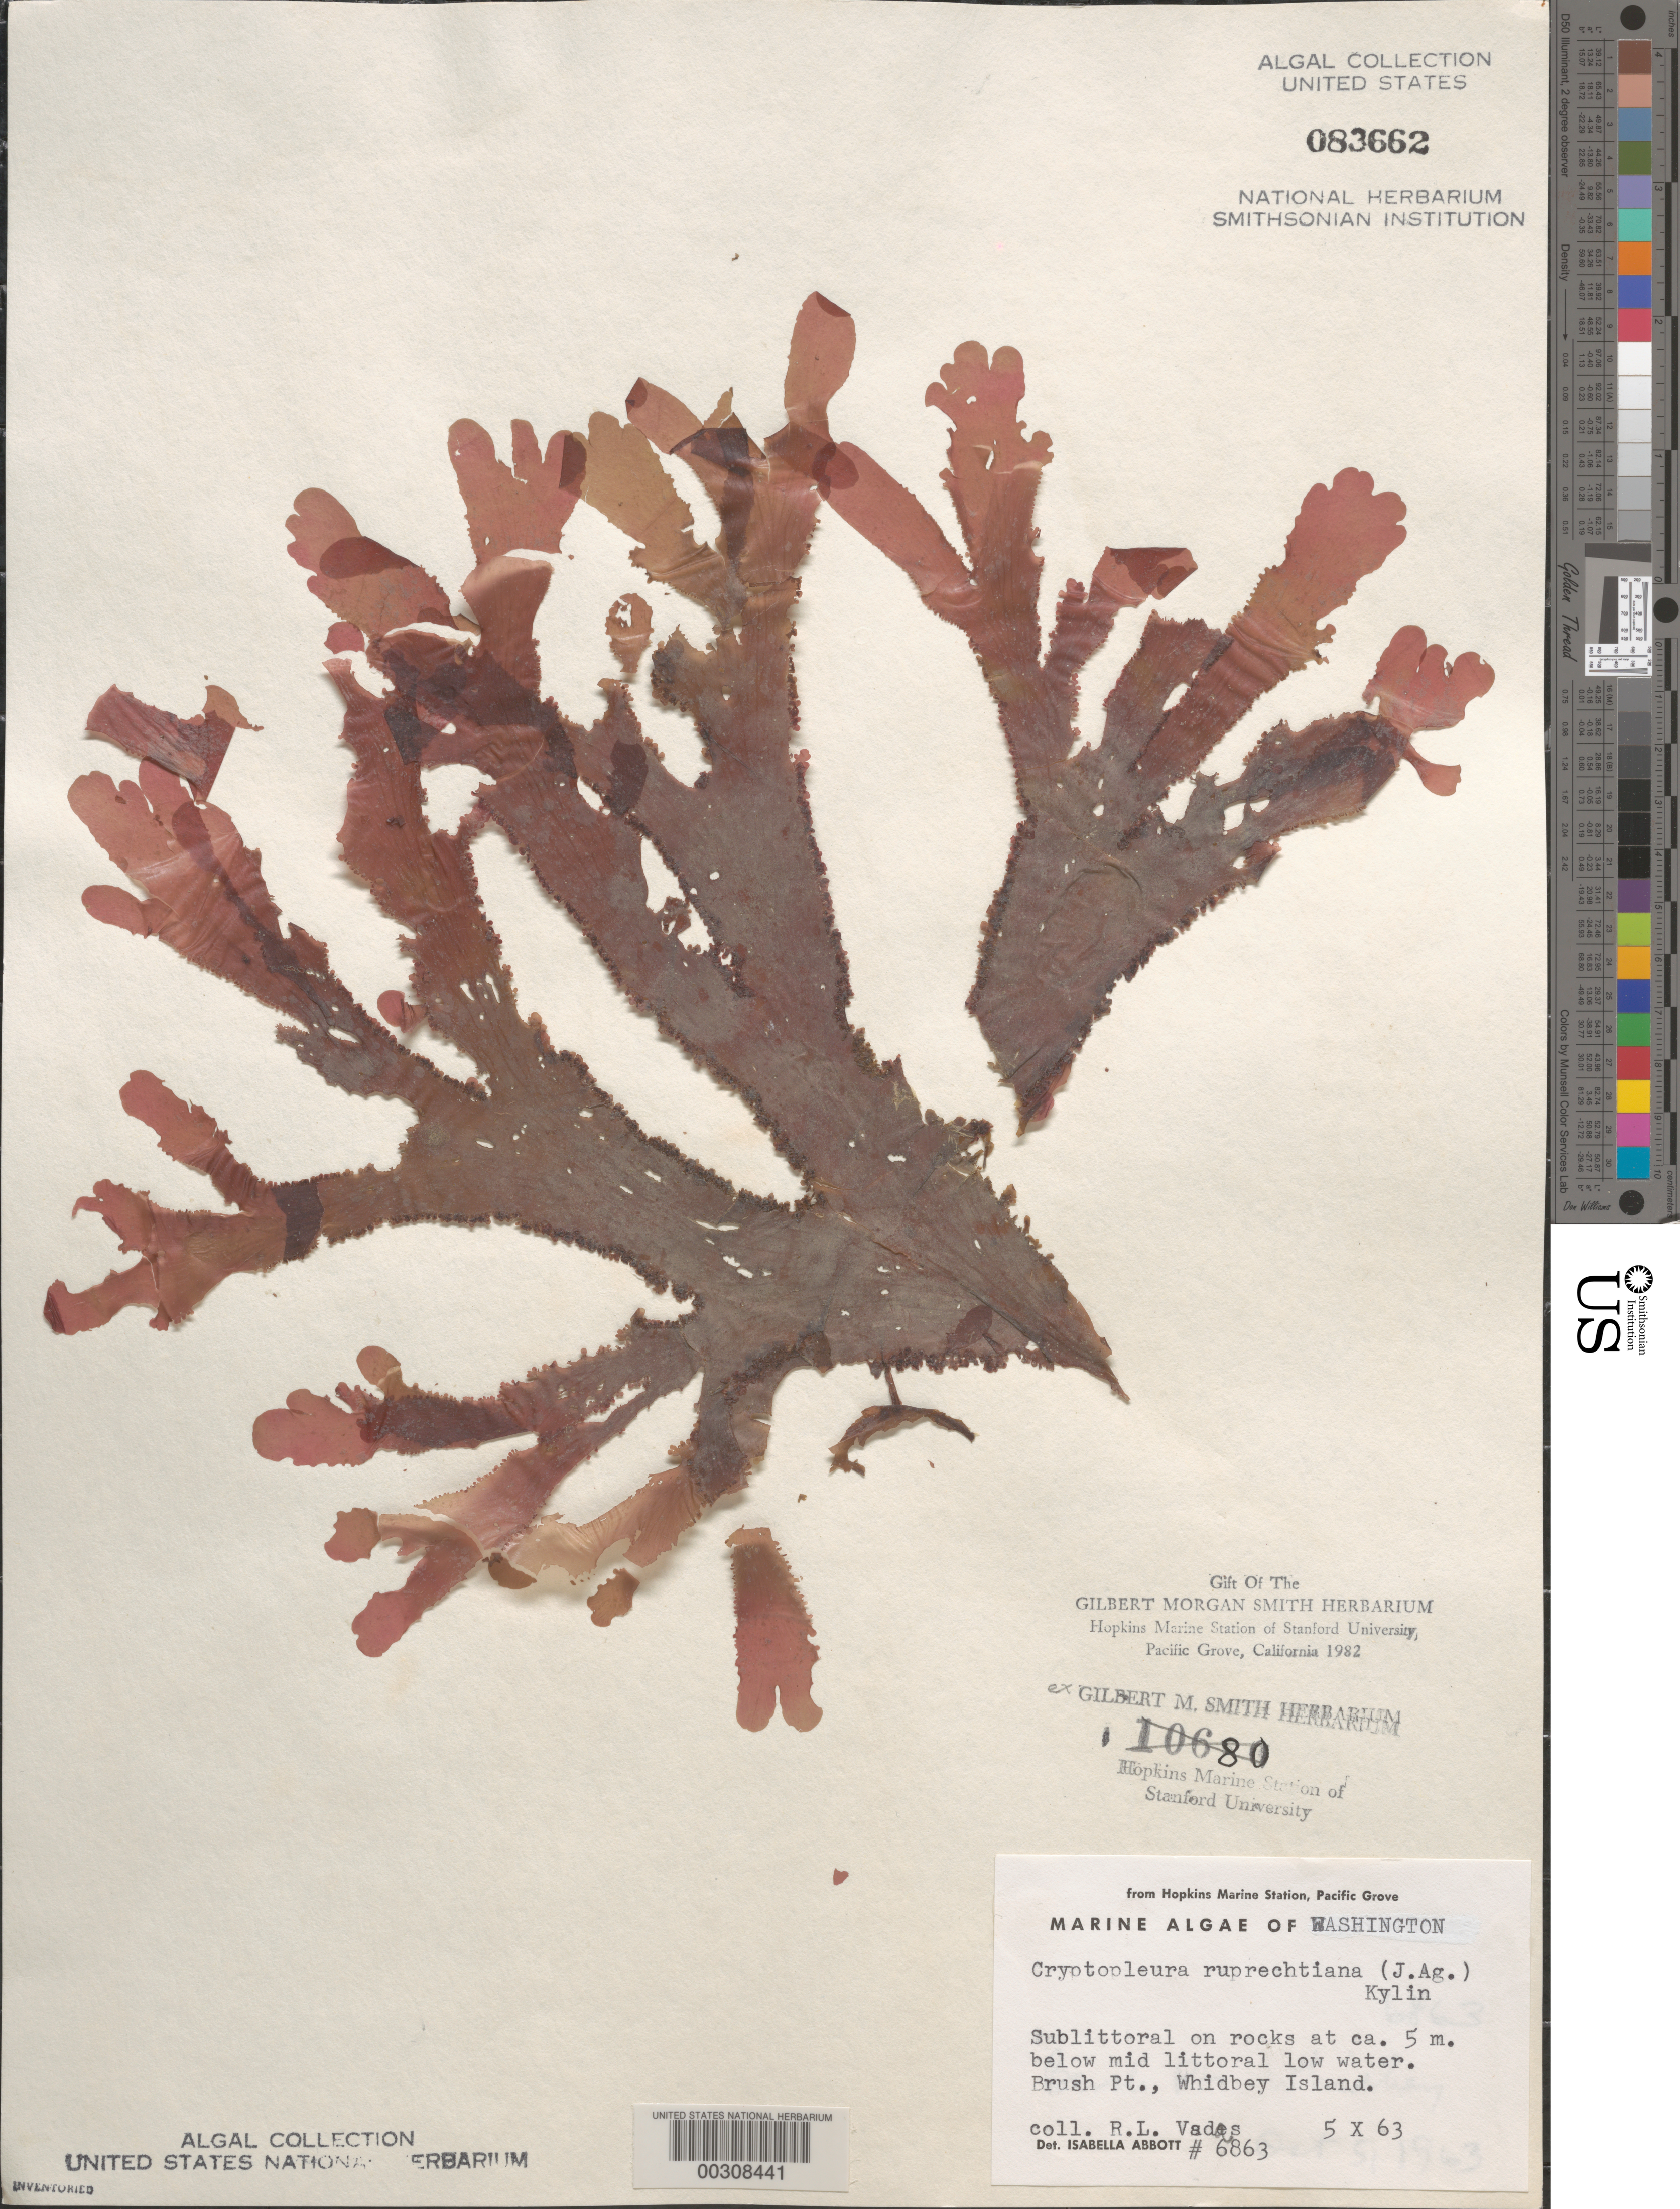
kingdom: Plantae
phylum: Rhodophyta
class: Florideophyceae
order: Ceramiales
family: Delesseriaceae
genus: Cryptopleura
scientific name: Cryptopleura ruprechtiana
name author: (J. Agardh) Kylin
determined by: Abbott, Isabella A.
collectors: R. Vadas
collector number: IAA 6863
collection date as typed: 05 Oct 1963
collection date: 1963-10-05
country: United States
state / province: Washington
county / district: Island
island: Whidbey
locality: Brush Point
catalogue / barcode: US 83662